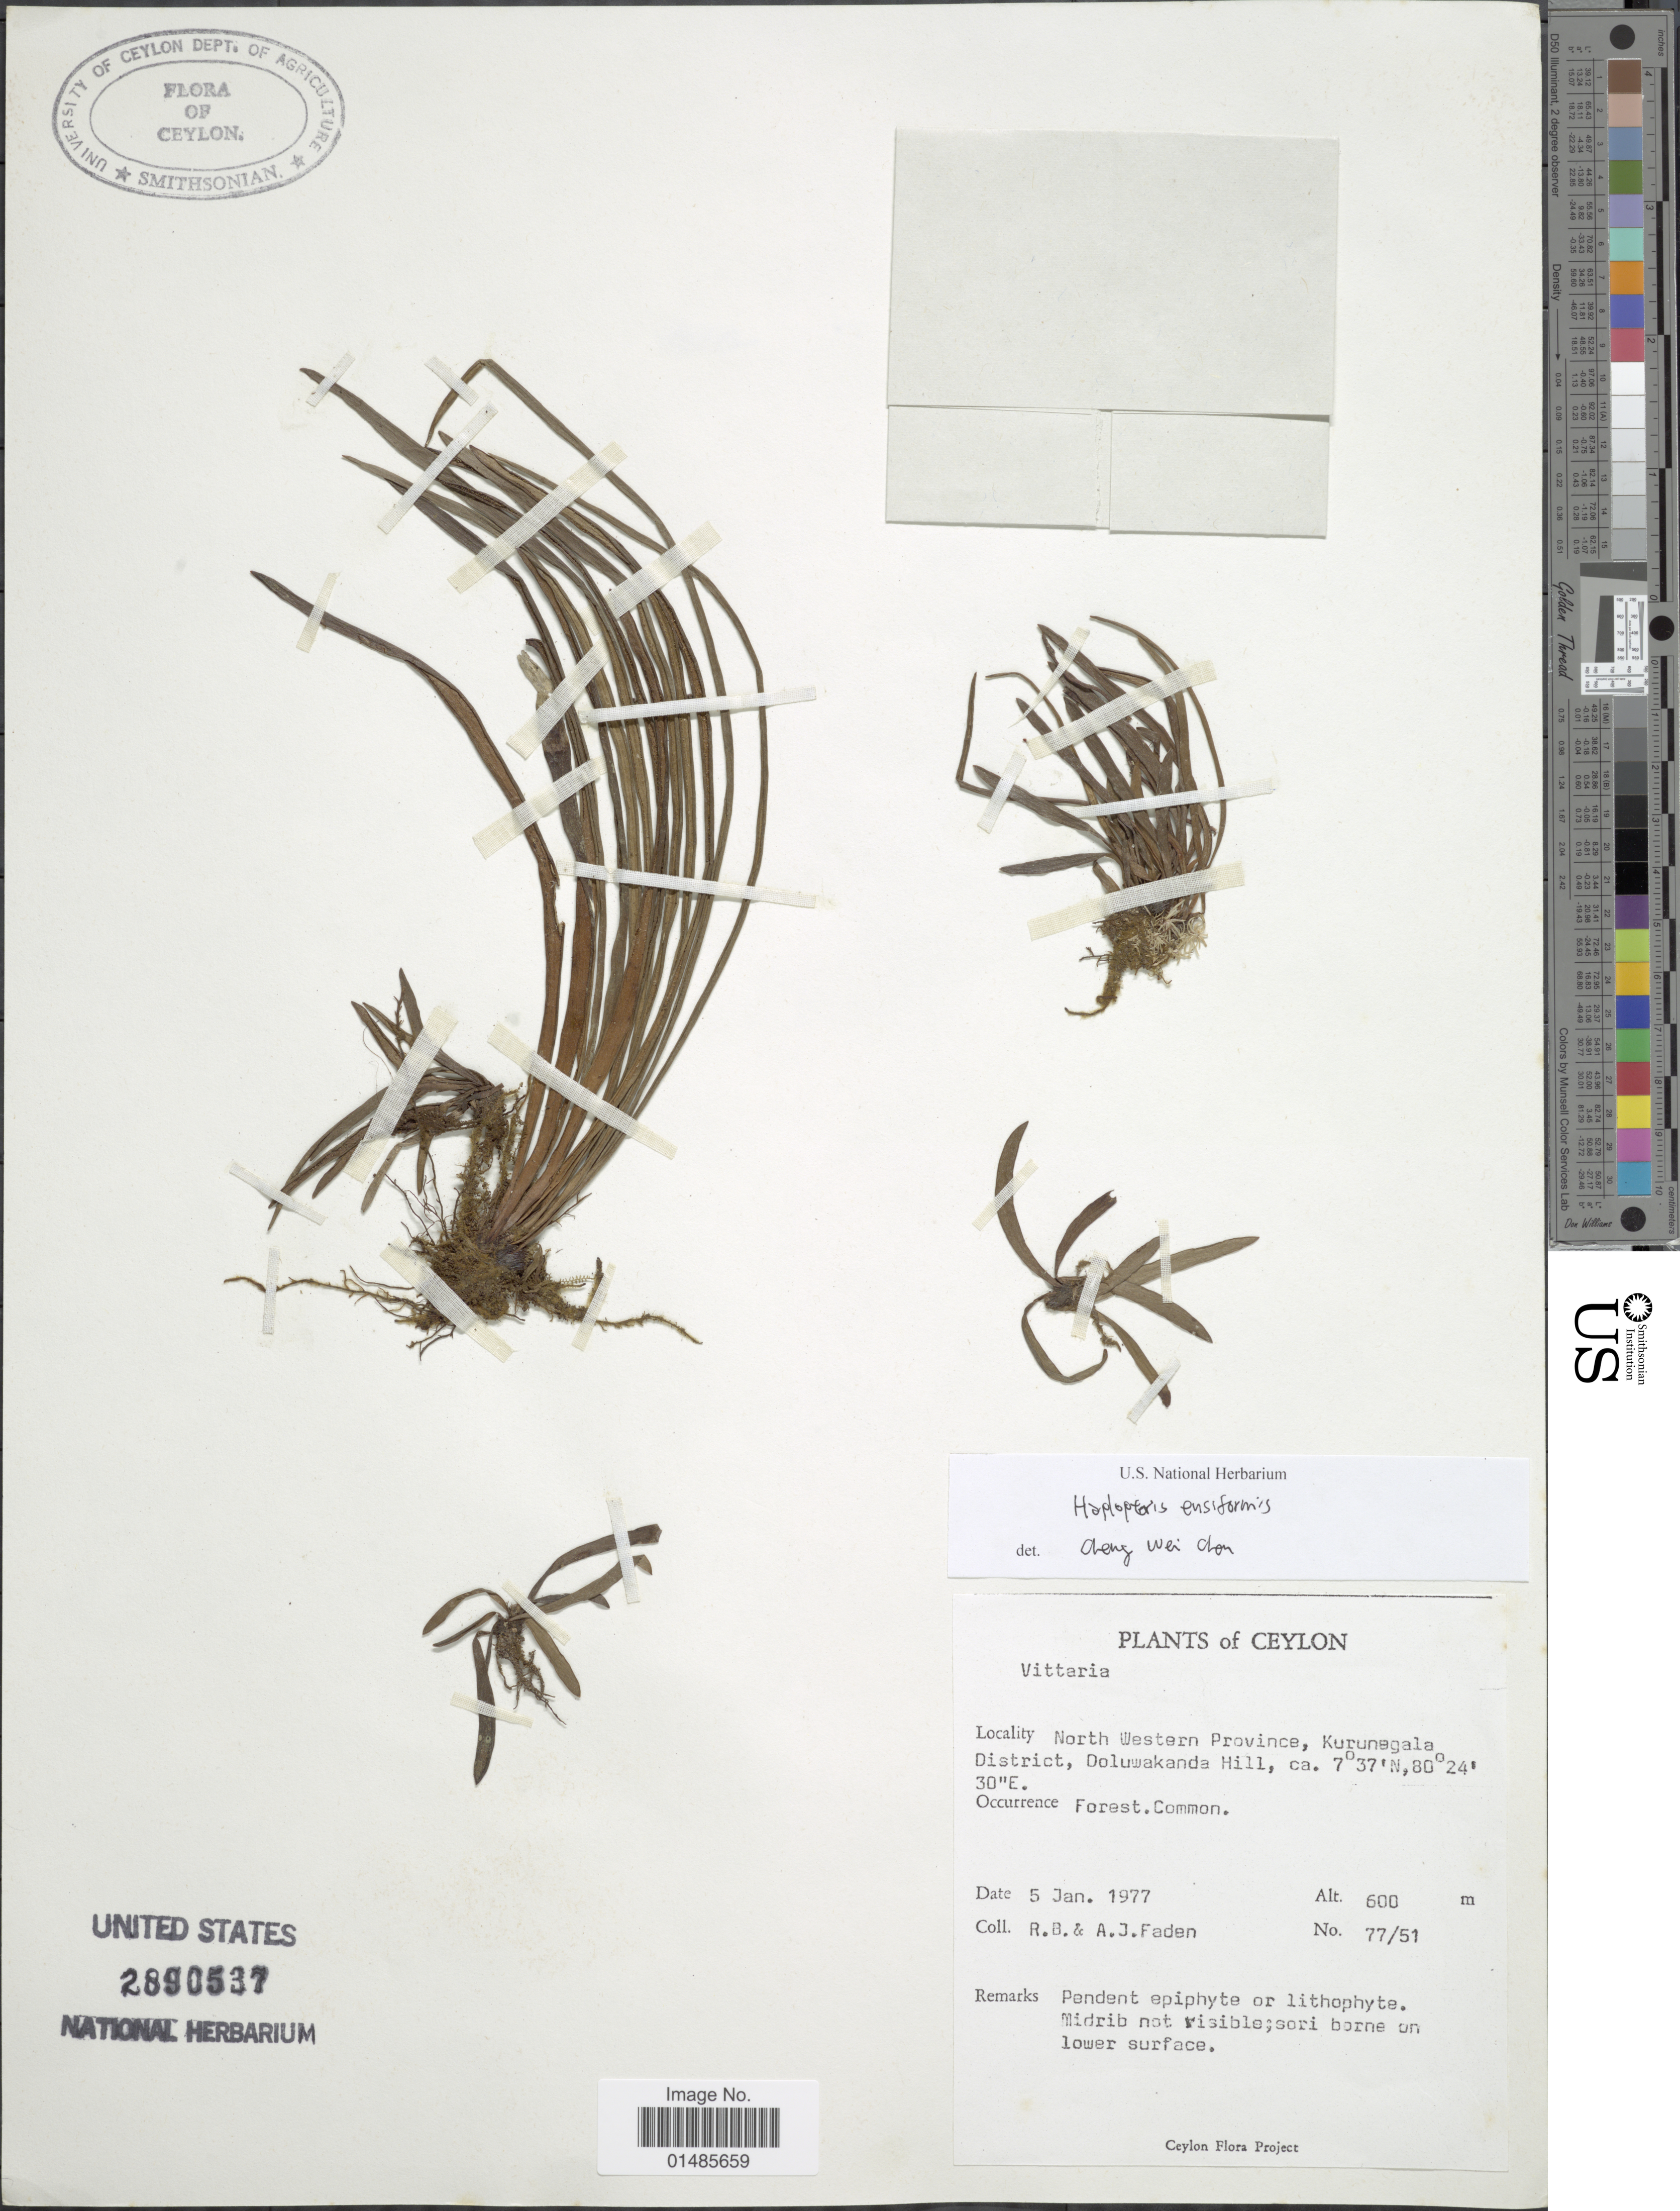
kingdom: Plantae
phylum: Tracheophyta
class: Polypodiopsida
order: Polypodiales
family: Pteridaceae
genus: Haplopteris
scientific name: Haplopteris ensiformis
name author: (Sw.) E.H. Crane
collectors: R. B. Faden & A. J. Faden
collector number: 77/51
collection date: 1977-01-05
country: Sri Lanka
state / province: North Western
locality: Ceylon. Kurunegala District, Doluwakanda Hill.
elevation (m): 600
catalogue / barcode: US 2890537